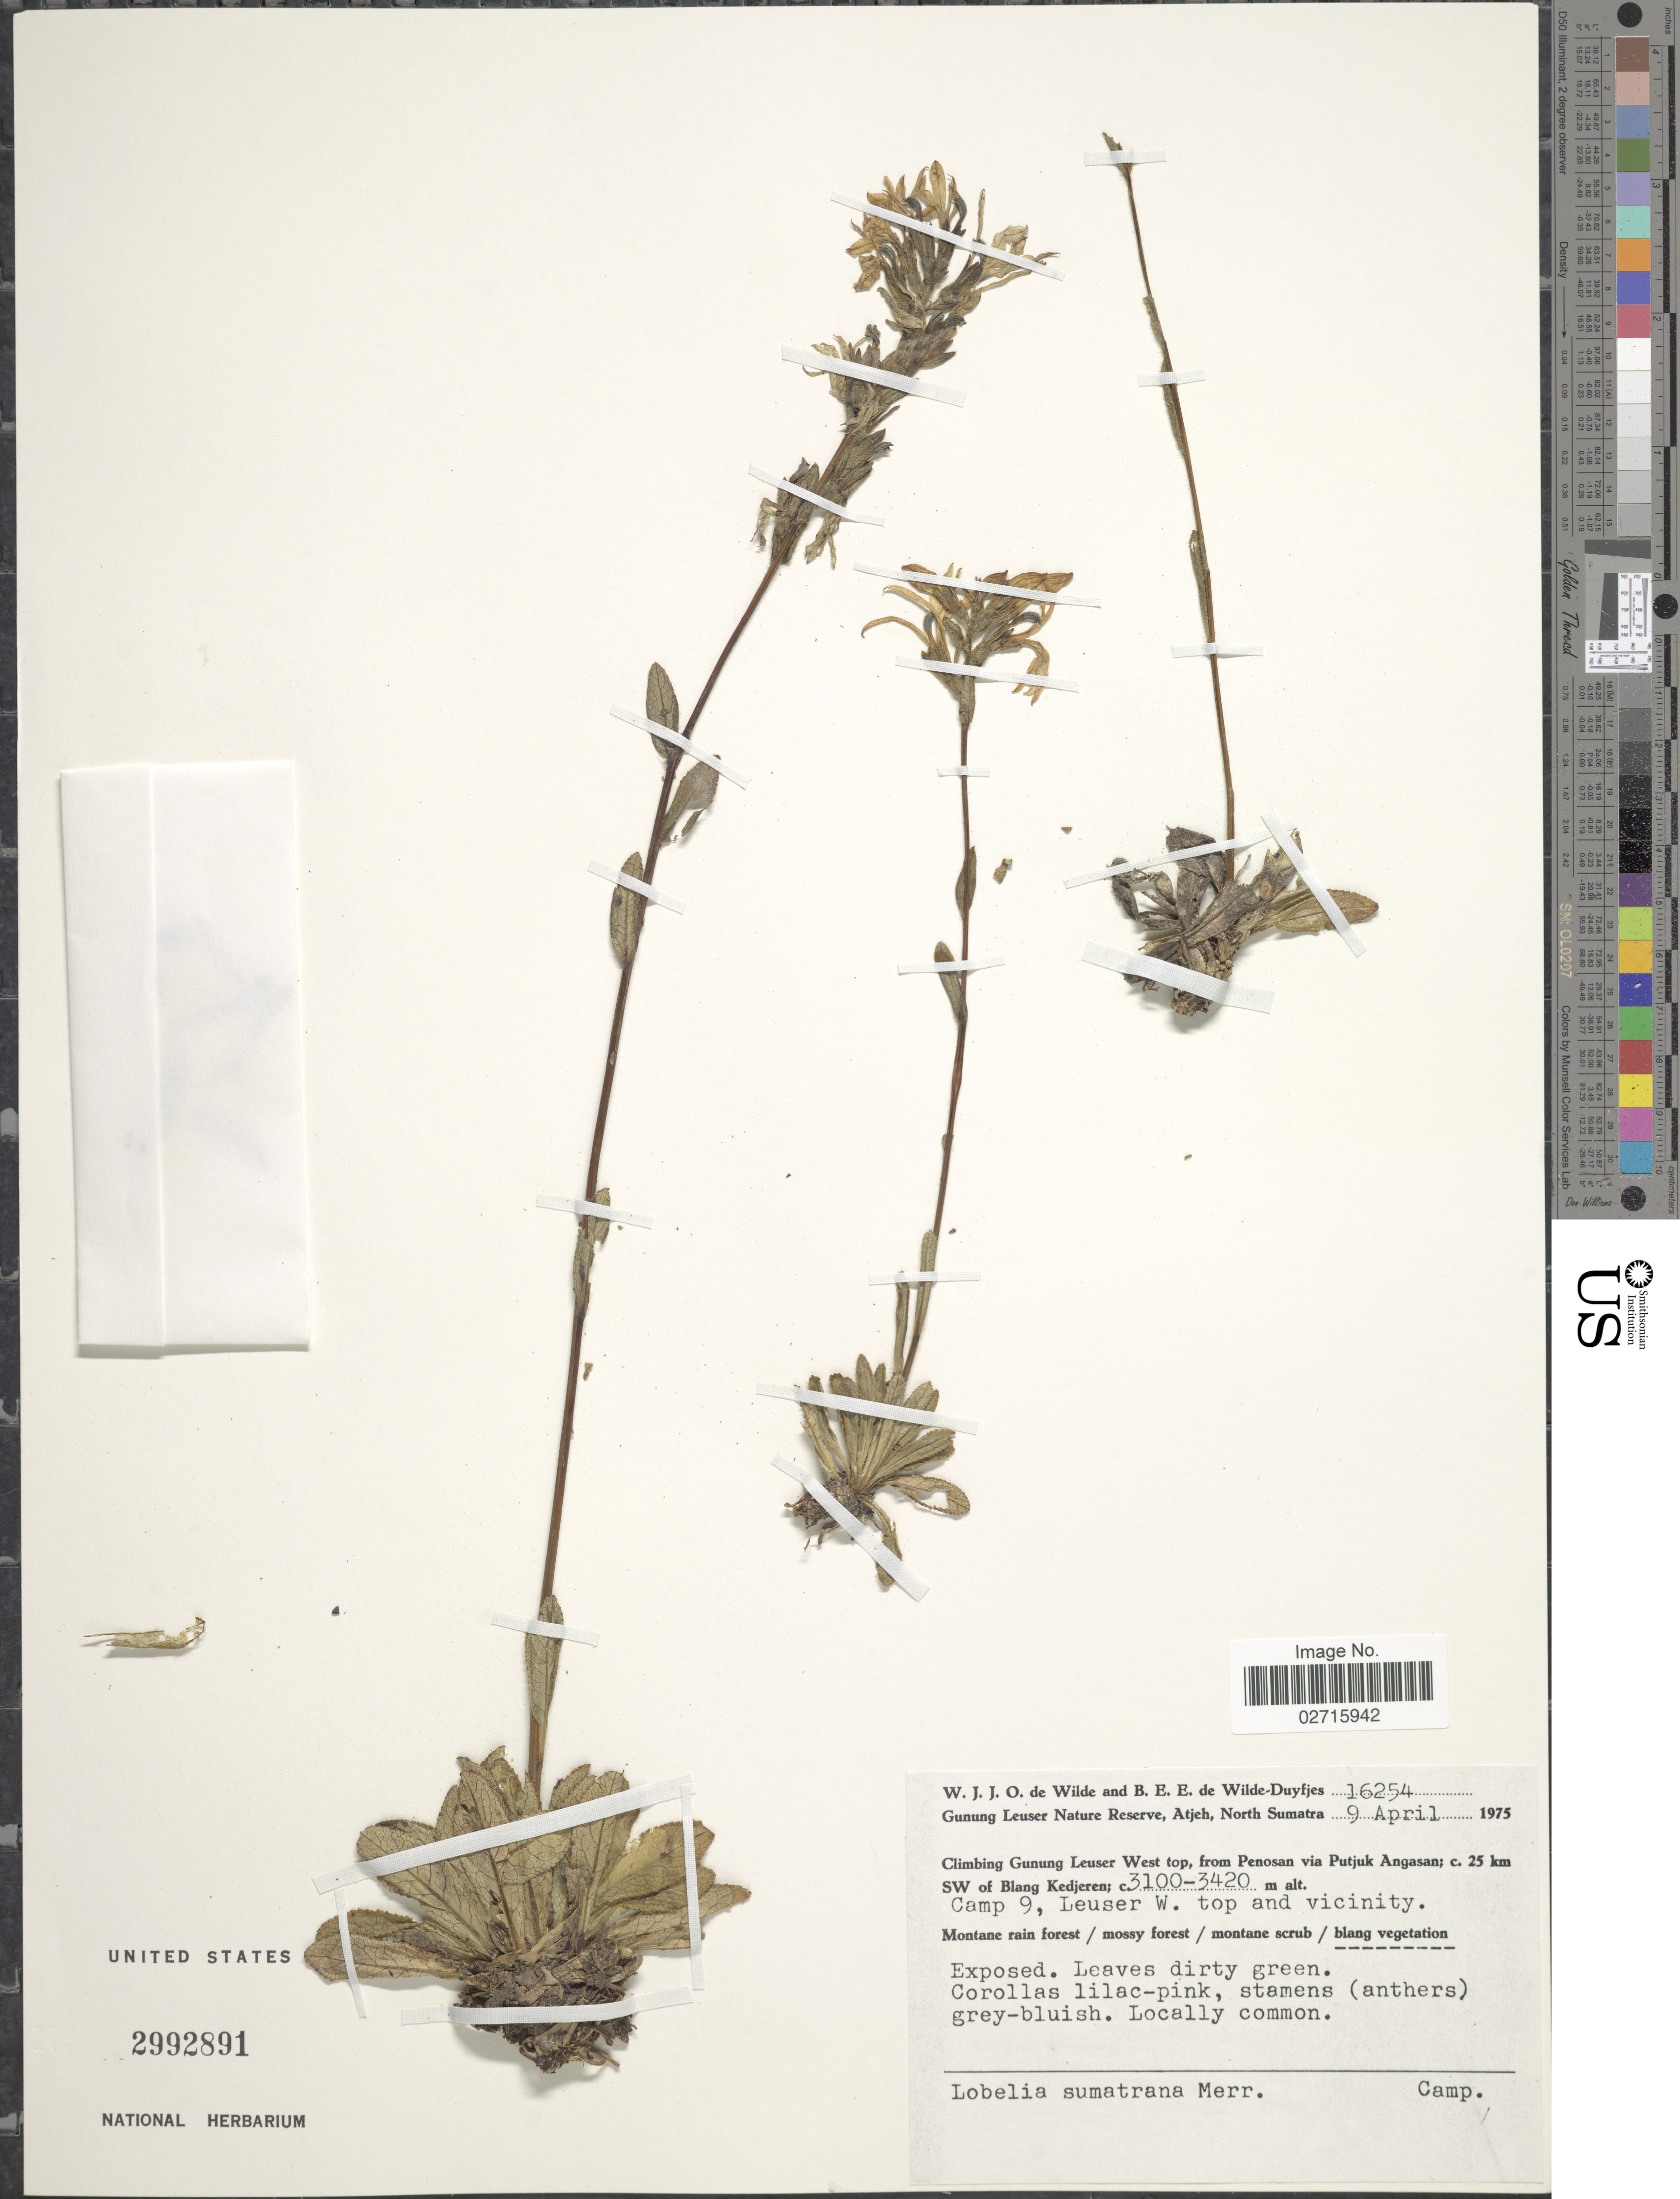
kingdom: Plantae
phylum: Tracheophyta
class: Magnoliopsida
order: Asterales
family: Campanulaceae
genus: Lobelia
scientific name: Lobelia sumatrana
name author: Merr.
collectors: W. J. de Wilde & B. E. de Wilde-Duyfjes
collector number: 16254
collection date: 1975-04-09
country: Indonesia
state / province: Sumatra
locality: Gunung Leuser Nature Reserve, Atjeh, North Sumatra, Climbing Gunung Leuser West top, from Penosan via Putjuk Angasan; c. 25 km SW of Klang Kedjeren, Camp 9, Leuser W. top and vicinity.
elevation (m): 3100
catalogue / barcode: US 2992891